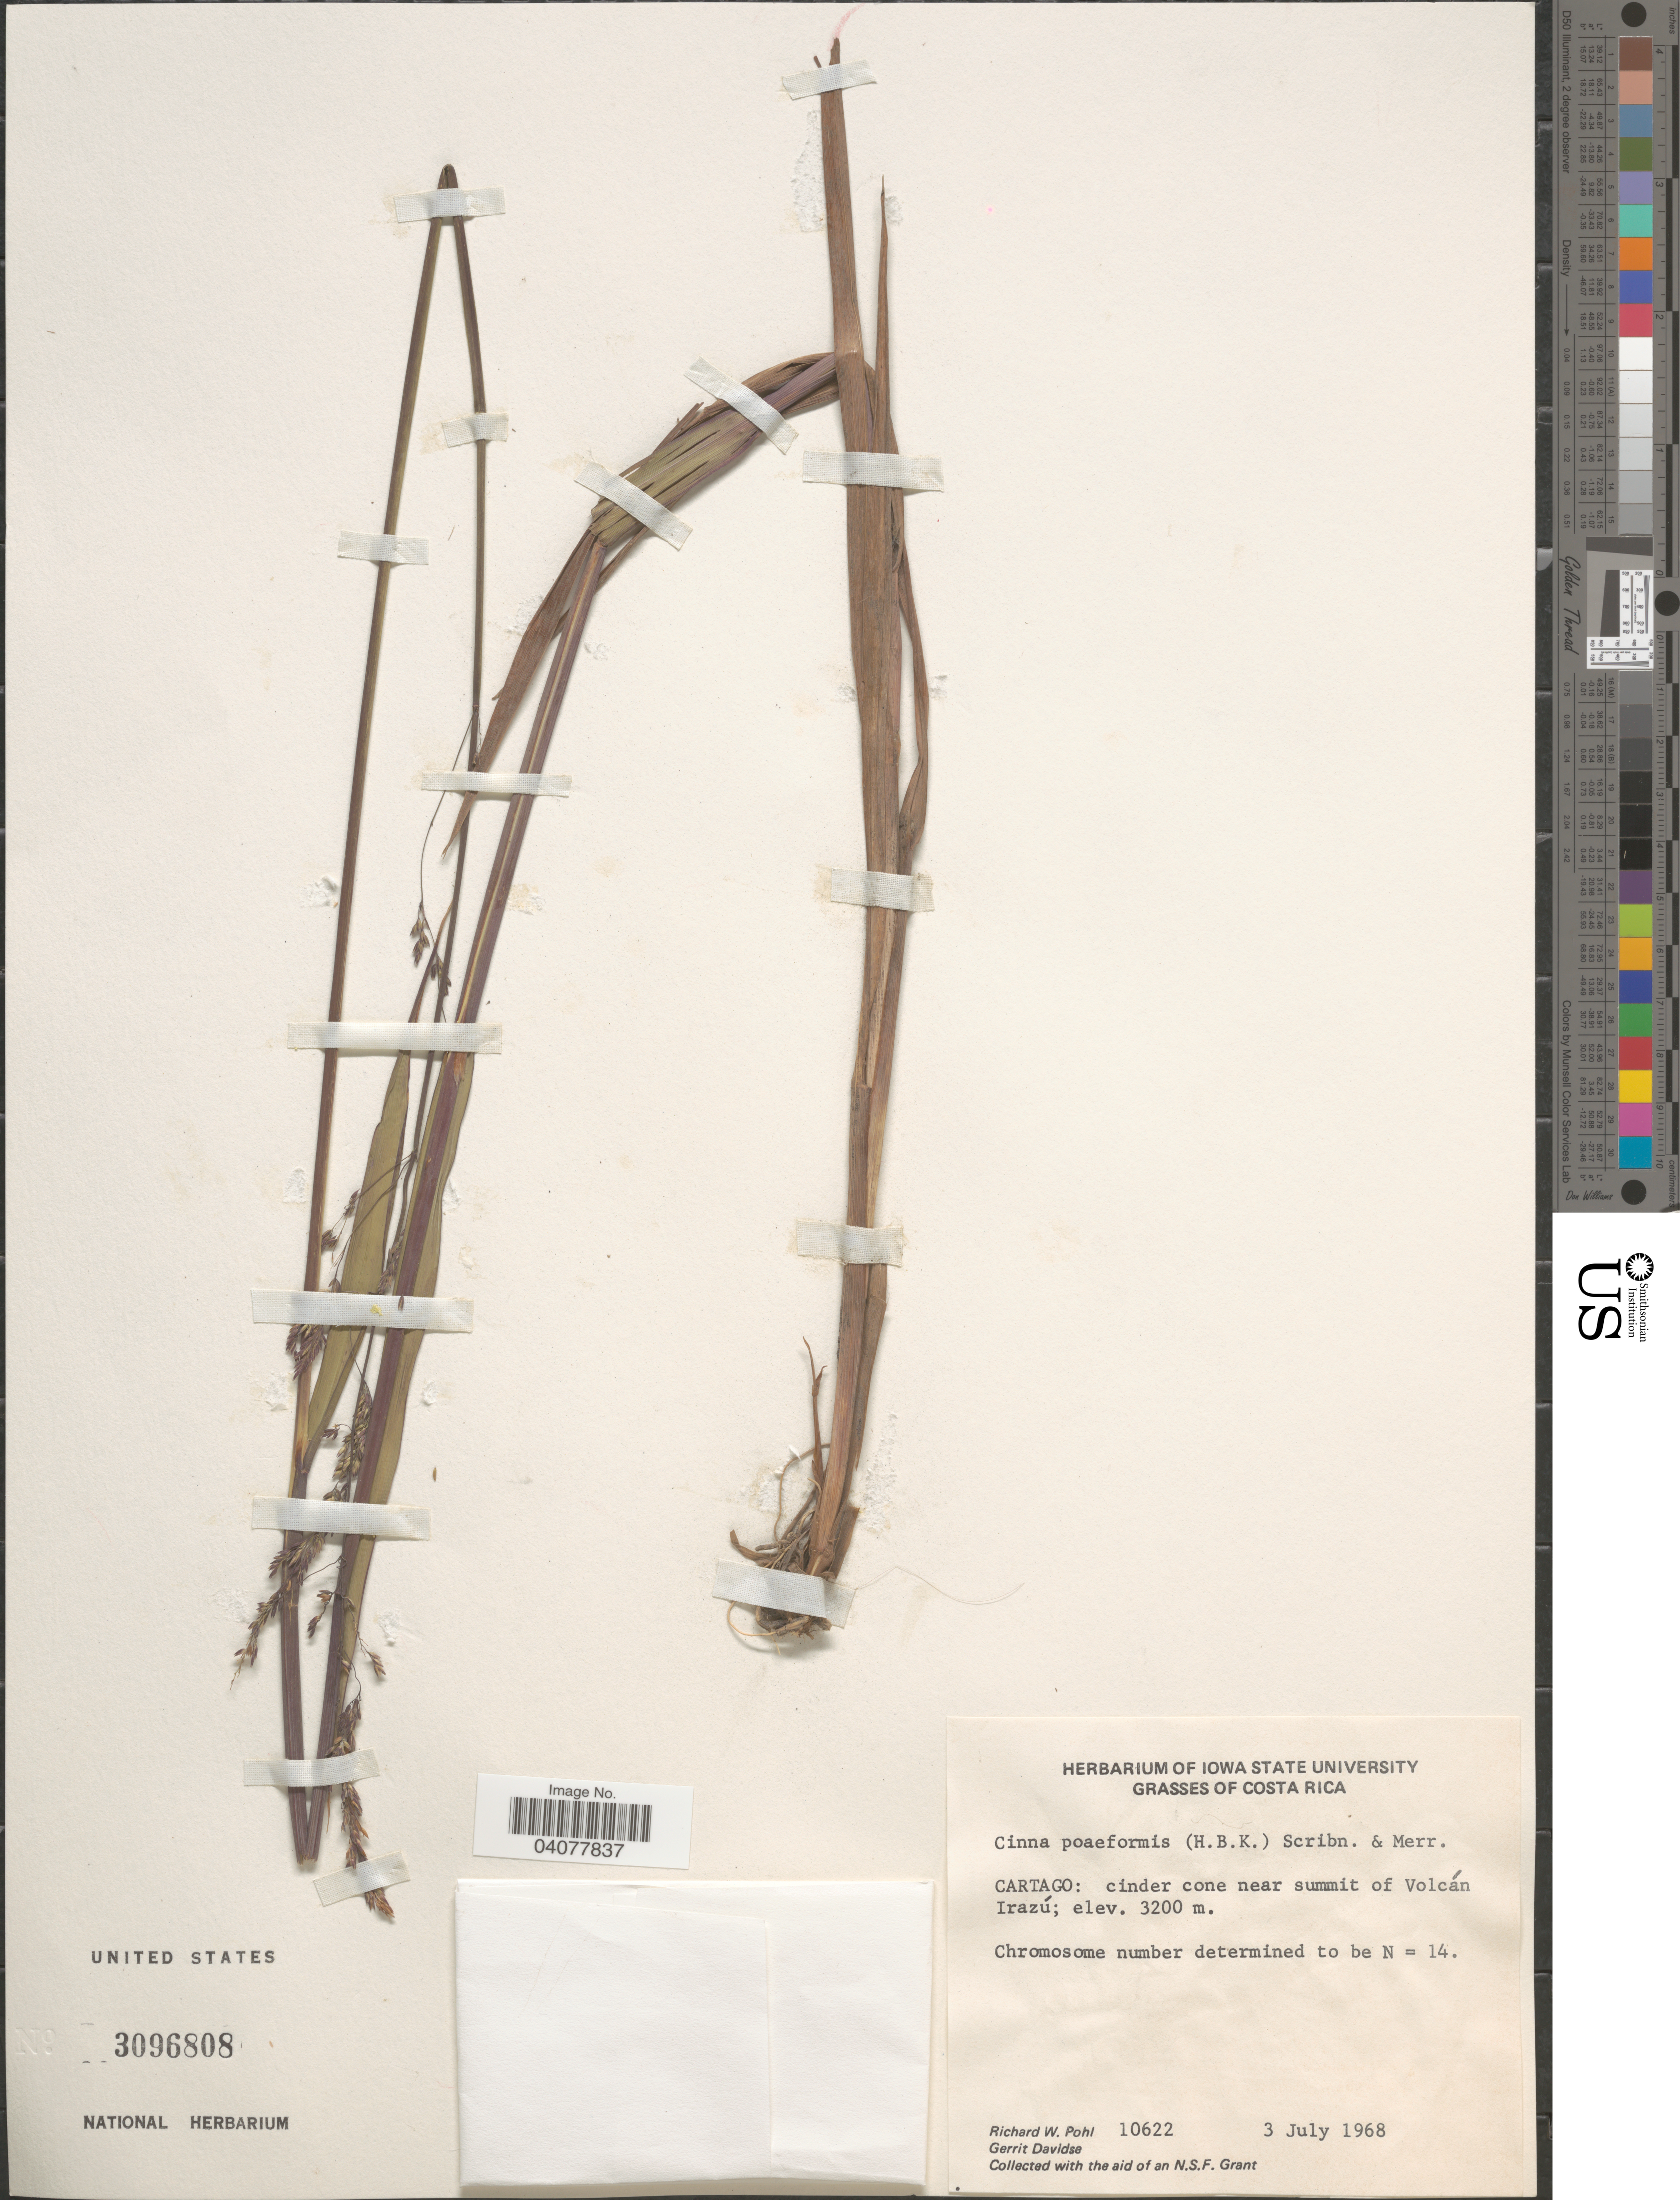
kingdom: Plantae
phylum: Tracheophyta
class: Liliopsida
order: Poales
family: Poaceae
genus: Cinna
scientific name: Cinna poiformis (Kunth) Scribn. & Merr.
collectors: R. W. Pohl & G. Davidse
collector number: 10622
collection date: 1968-07-03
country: Costa Rica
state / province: Cartago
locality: Cinder cone near summit of Volcán Irazú.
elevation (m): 3200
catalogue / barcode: US 3096808